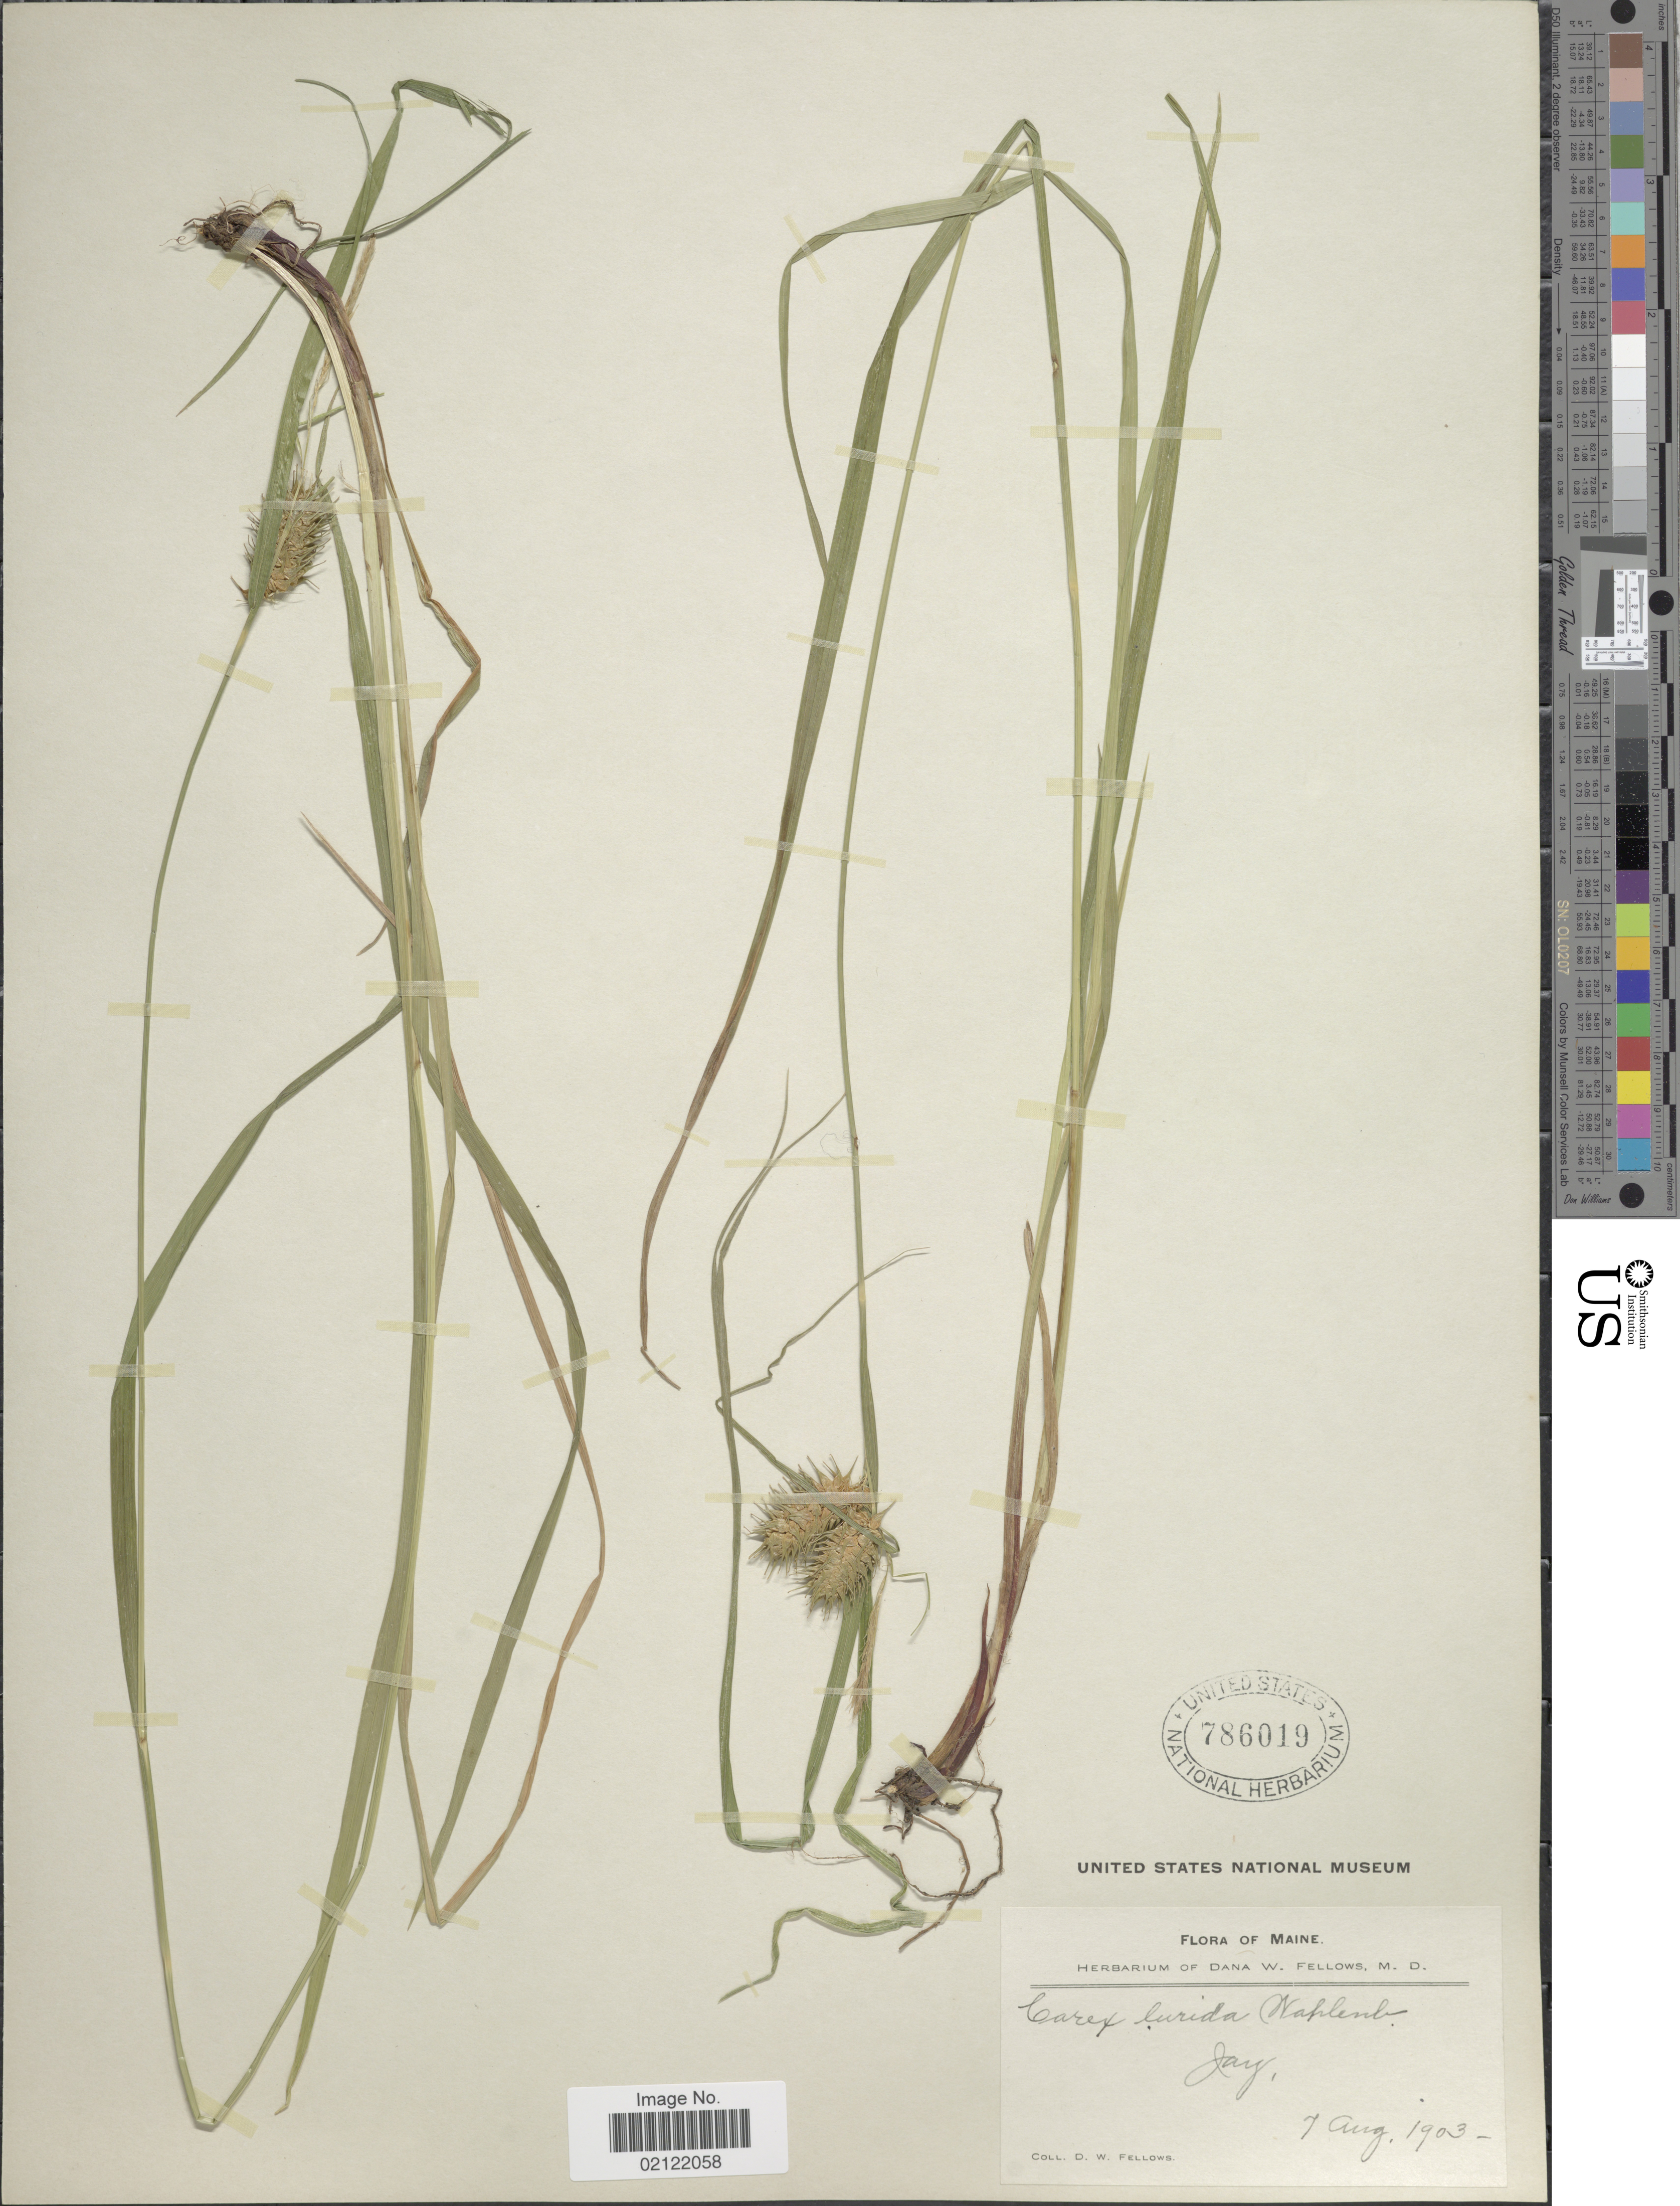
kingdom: Plantae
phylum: Tracheophyta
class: Liliopsida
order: Poales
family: Cyperaceae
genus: Carex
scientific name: Carex lurida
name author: Wahlenb.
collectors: D. W. Fellows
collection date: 1903-08-07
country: United States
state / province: Maine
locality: Jay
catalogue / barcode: US 786019